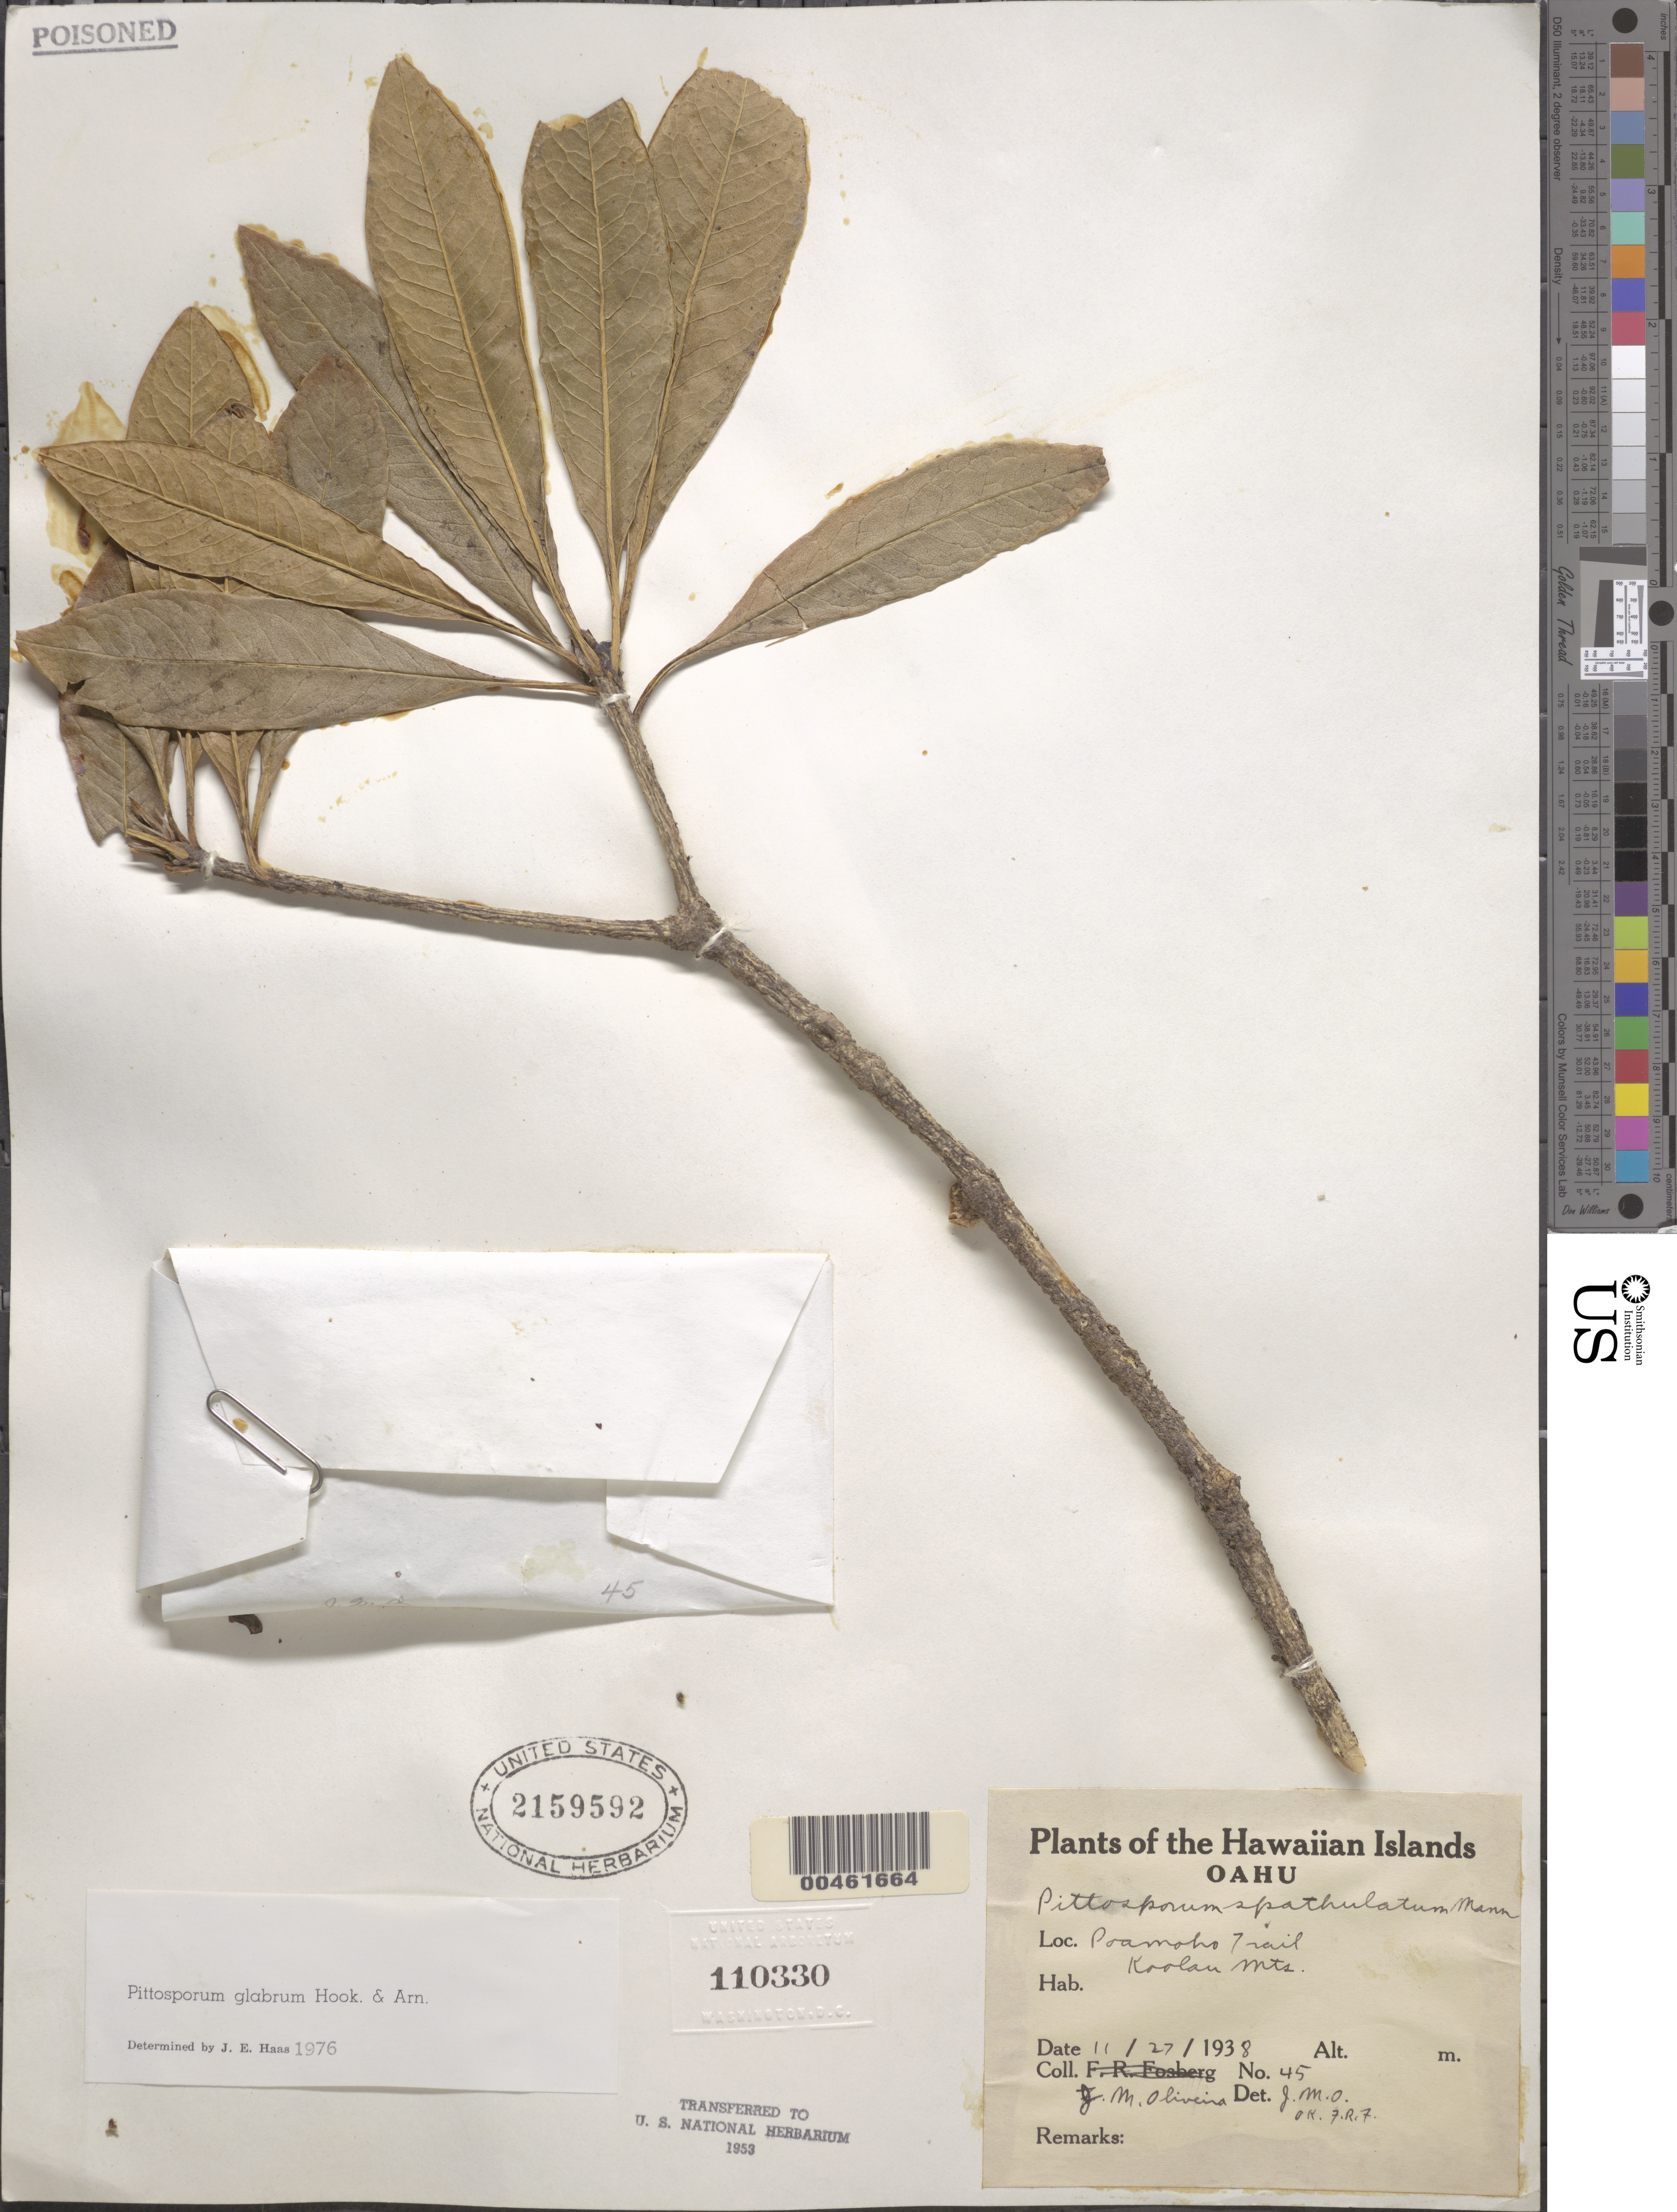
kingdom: Plantae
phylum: Tracheophyta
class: Magnoliopsida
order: Apiales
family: Pittosporaceae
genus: Pittosporum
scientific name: Pittosporum glabrum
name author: Hook. & Arn.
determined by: Haas, J. E.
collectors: J. Oliveira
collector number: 45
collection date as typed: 27 Nov 1938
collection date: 1938-11-27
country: United States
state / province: Hawaii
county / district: Honolulu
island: Oahu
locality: Poamoho Trail, Koolau Mts.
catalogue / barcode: US 2159592